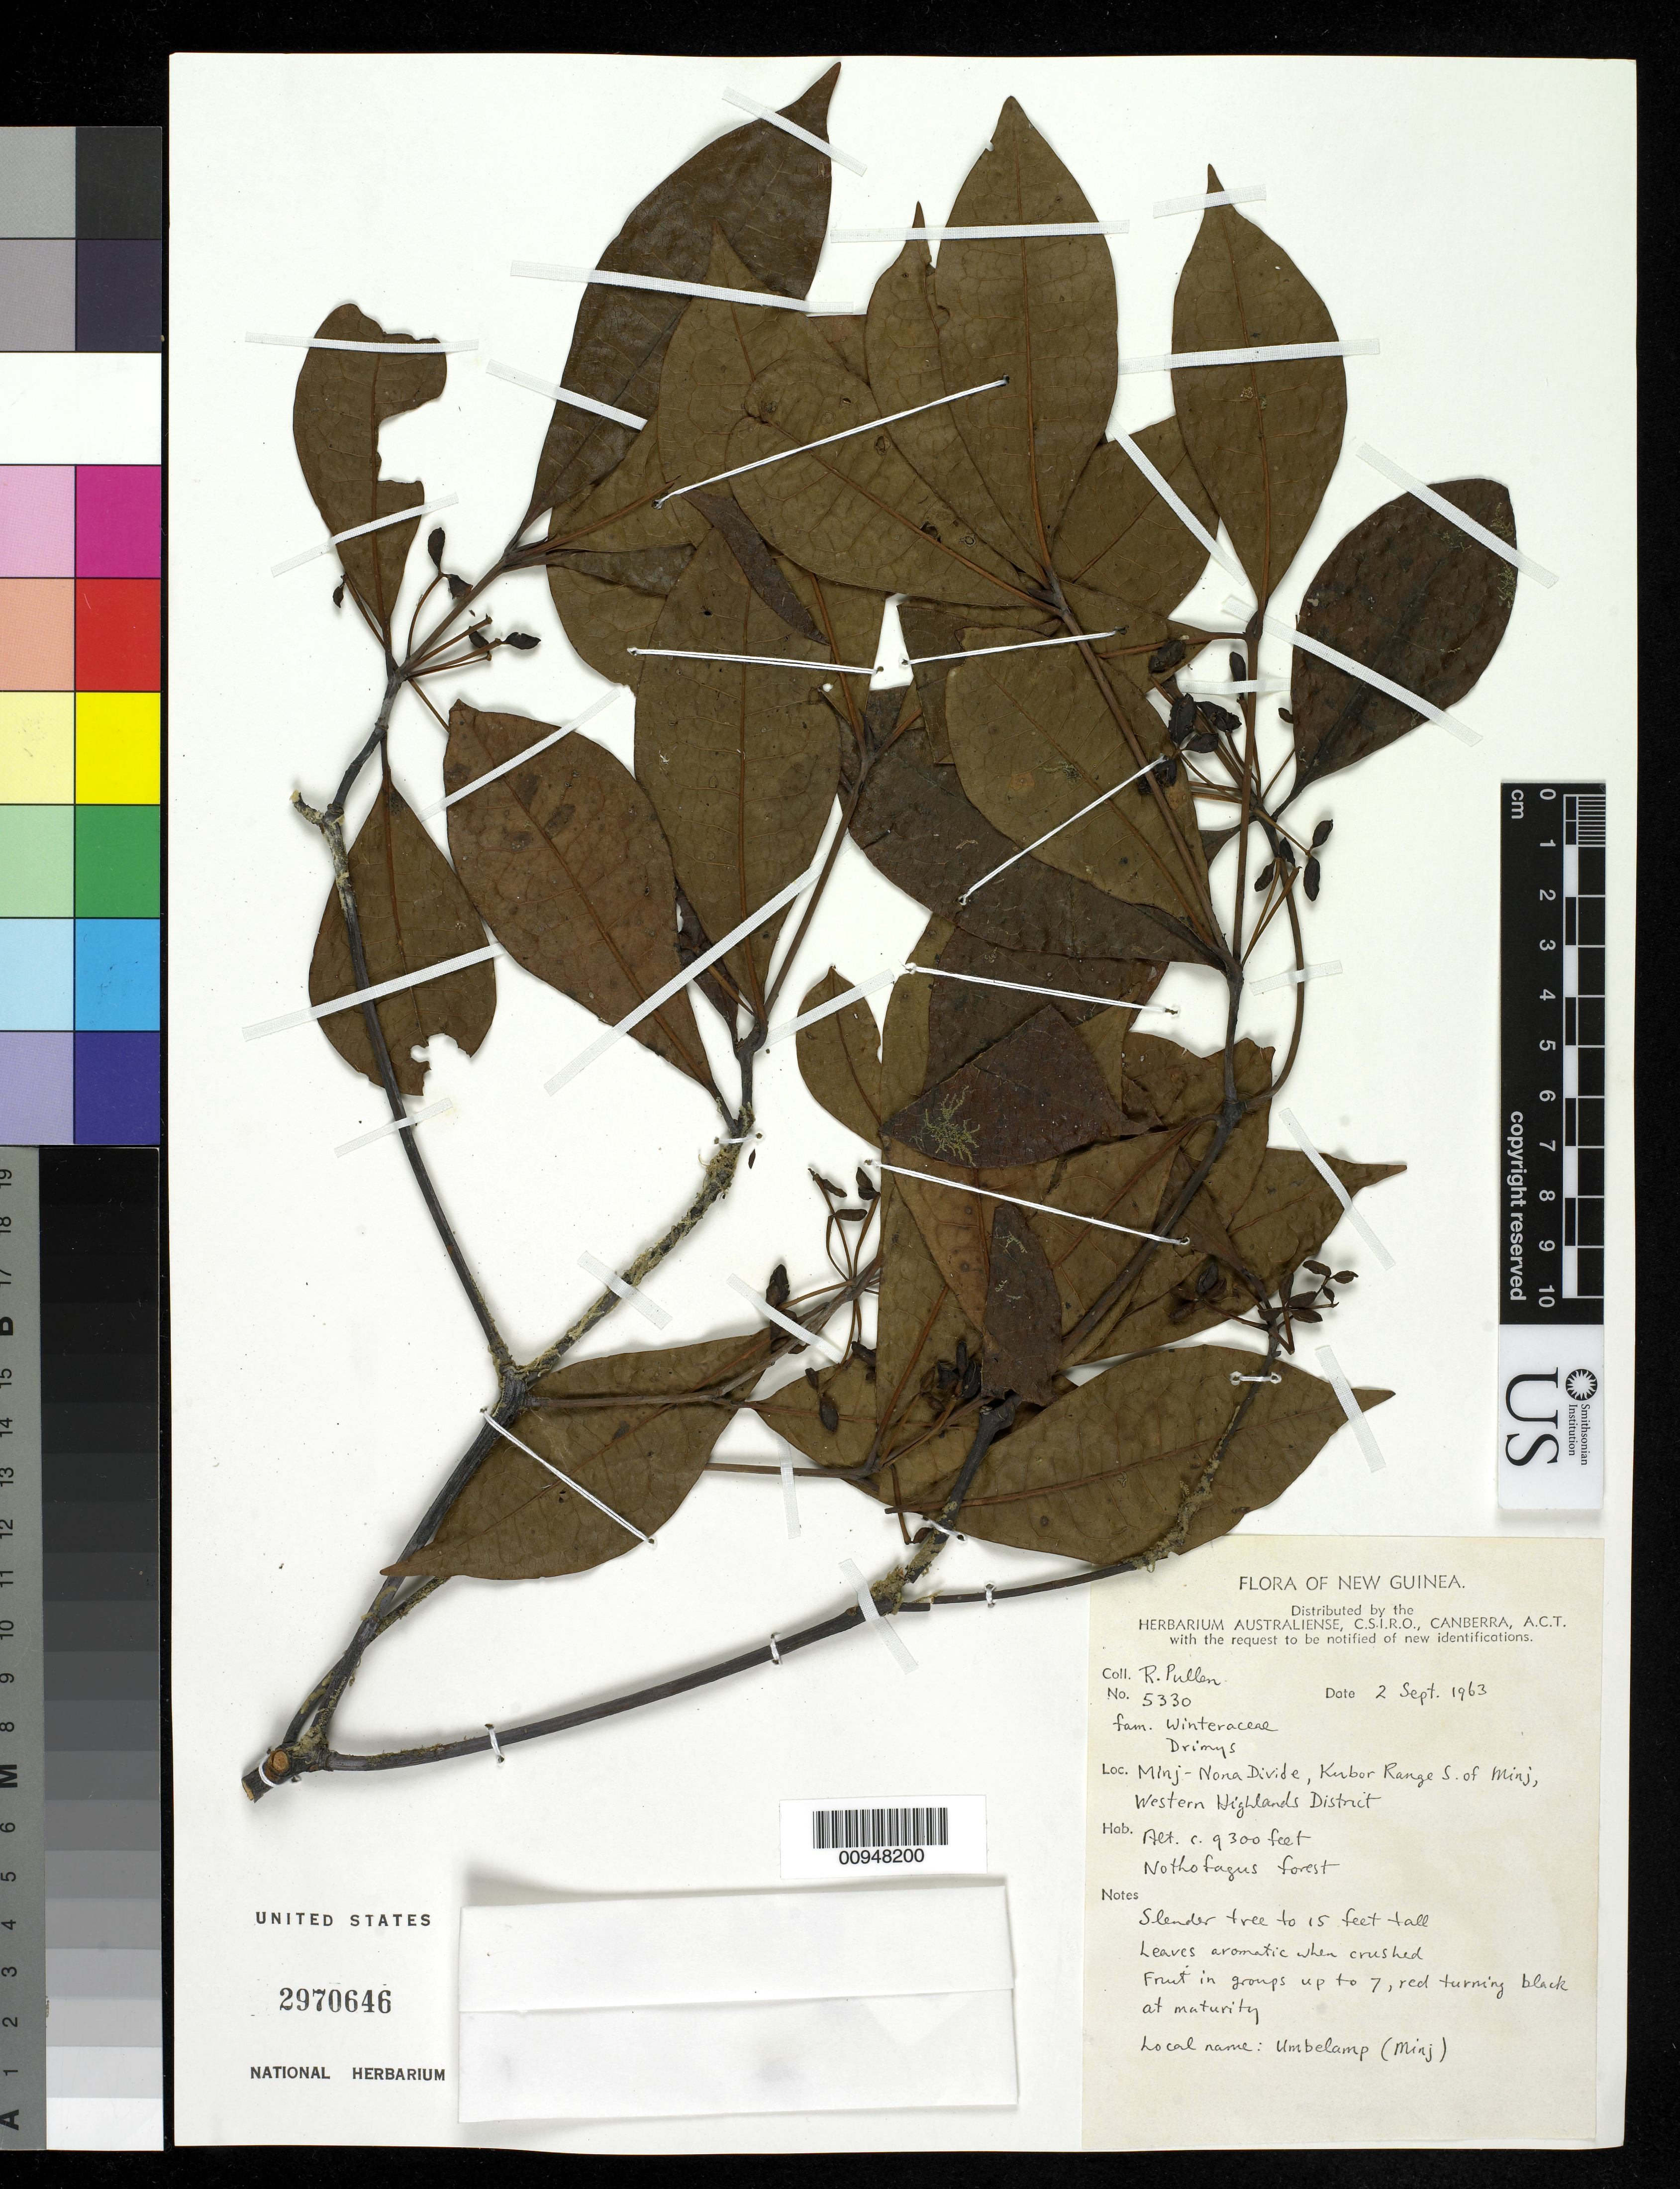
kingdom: Plantae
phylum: Tracheophyta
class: Magnoliopsida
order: Canellales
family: Winteraceae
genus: Tasmannia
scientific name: Tasmannia piperita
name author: (Hook. f.) Miers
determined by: Strong, Mark T., (BOT), Smithsonian Institution - National Museum of Natural History (UNITED STATES)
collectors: R. Pullen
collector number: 5330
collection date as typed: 02 Sep 1963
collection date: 1963-09-02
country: Papua New Guinea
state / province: Western Highlands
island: New Guinea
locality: Minj-Nona Divide, Kinbor Range S of Minj.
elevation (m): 2835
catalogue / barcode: US 2970646